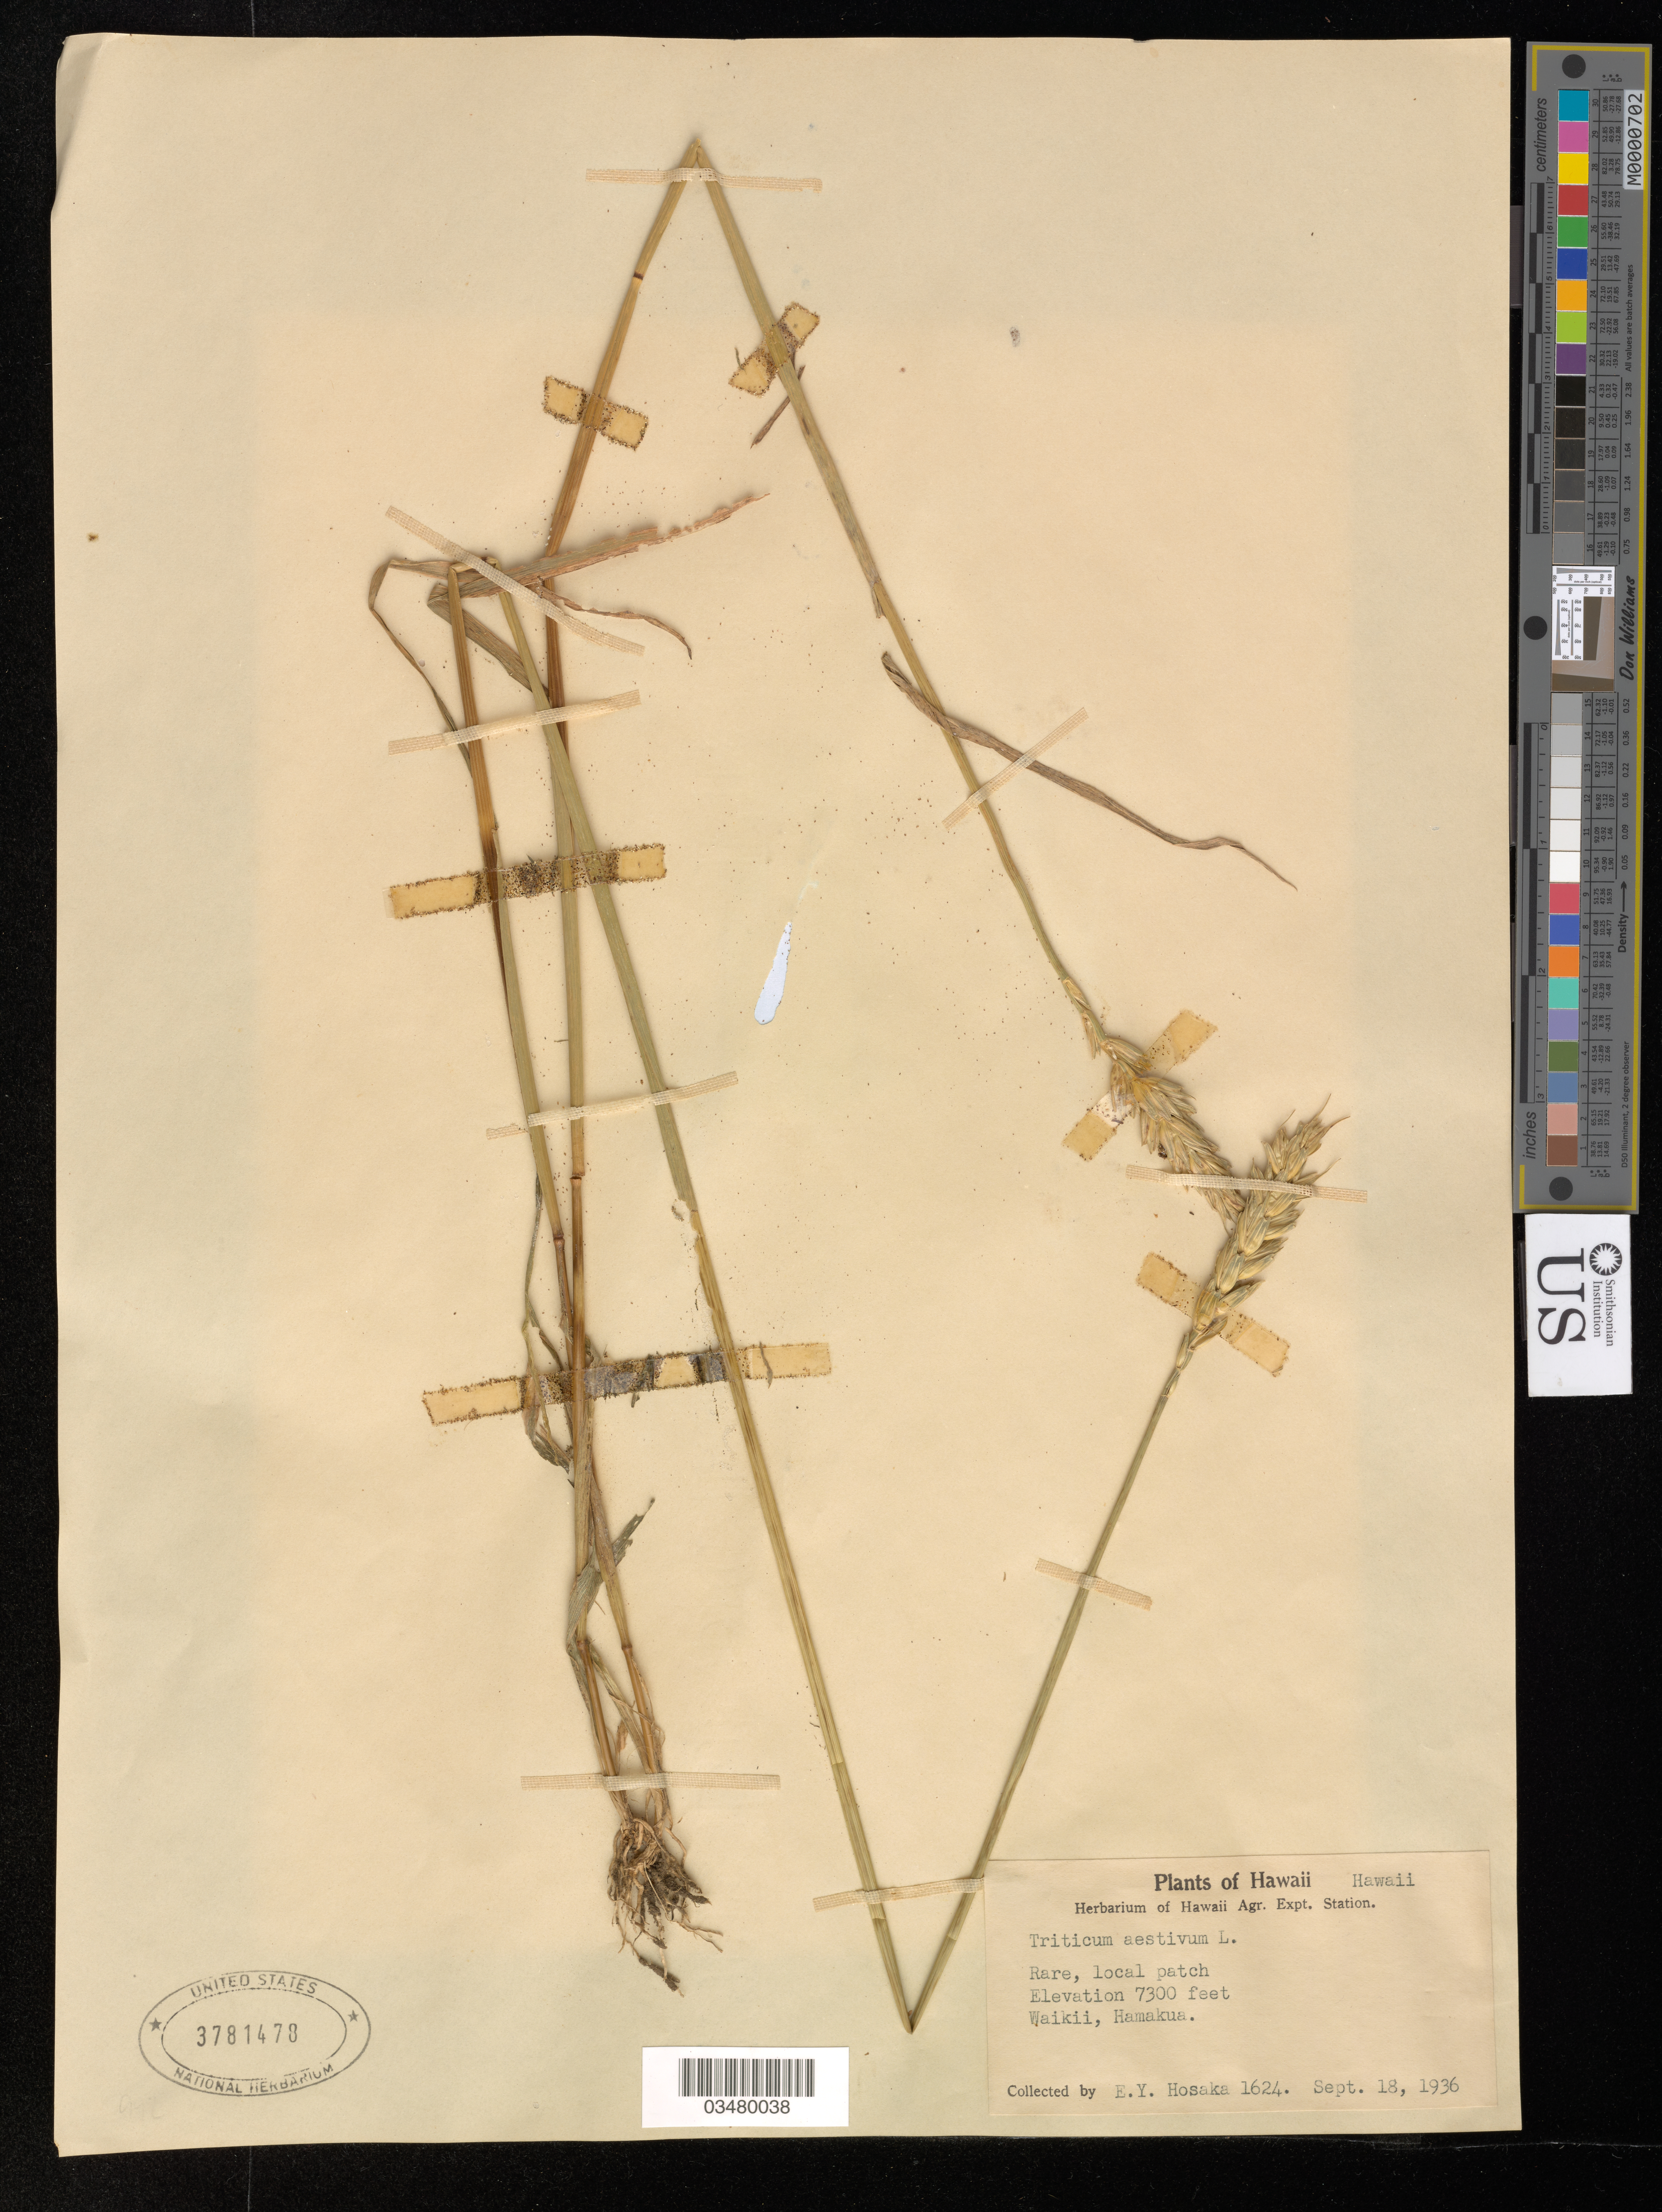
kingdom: Plantae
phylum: Tracheophyta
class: Liliopsida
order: Poales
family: Poaceae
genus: Triticum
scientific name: Triticum aestivum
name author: L.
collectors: E. Y. Hosaka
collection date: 1936-09-18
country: United States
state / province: Hawaii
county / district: Hawaii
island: Hawaii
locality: Waikii, Hamakua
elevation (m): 2225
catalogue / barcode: US 3781478